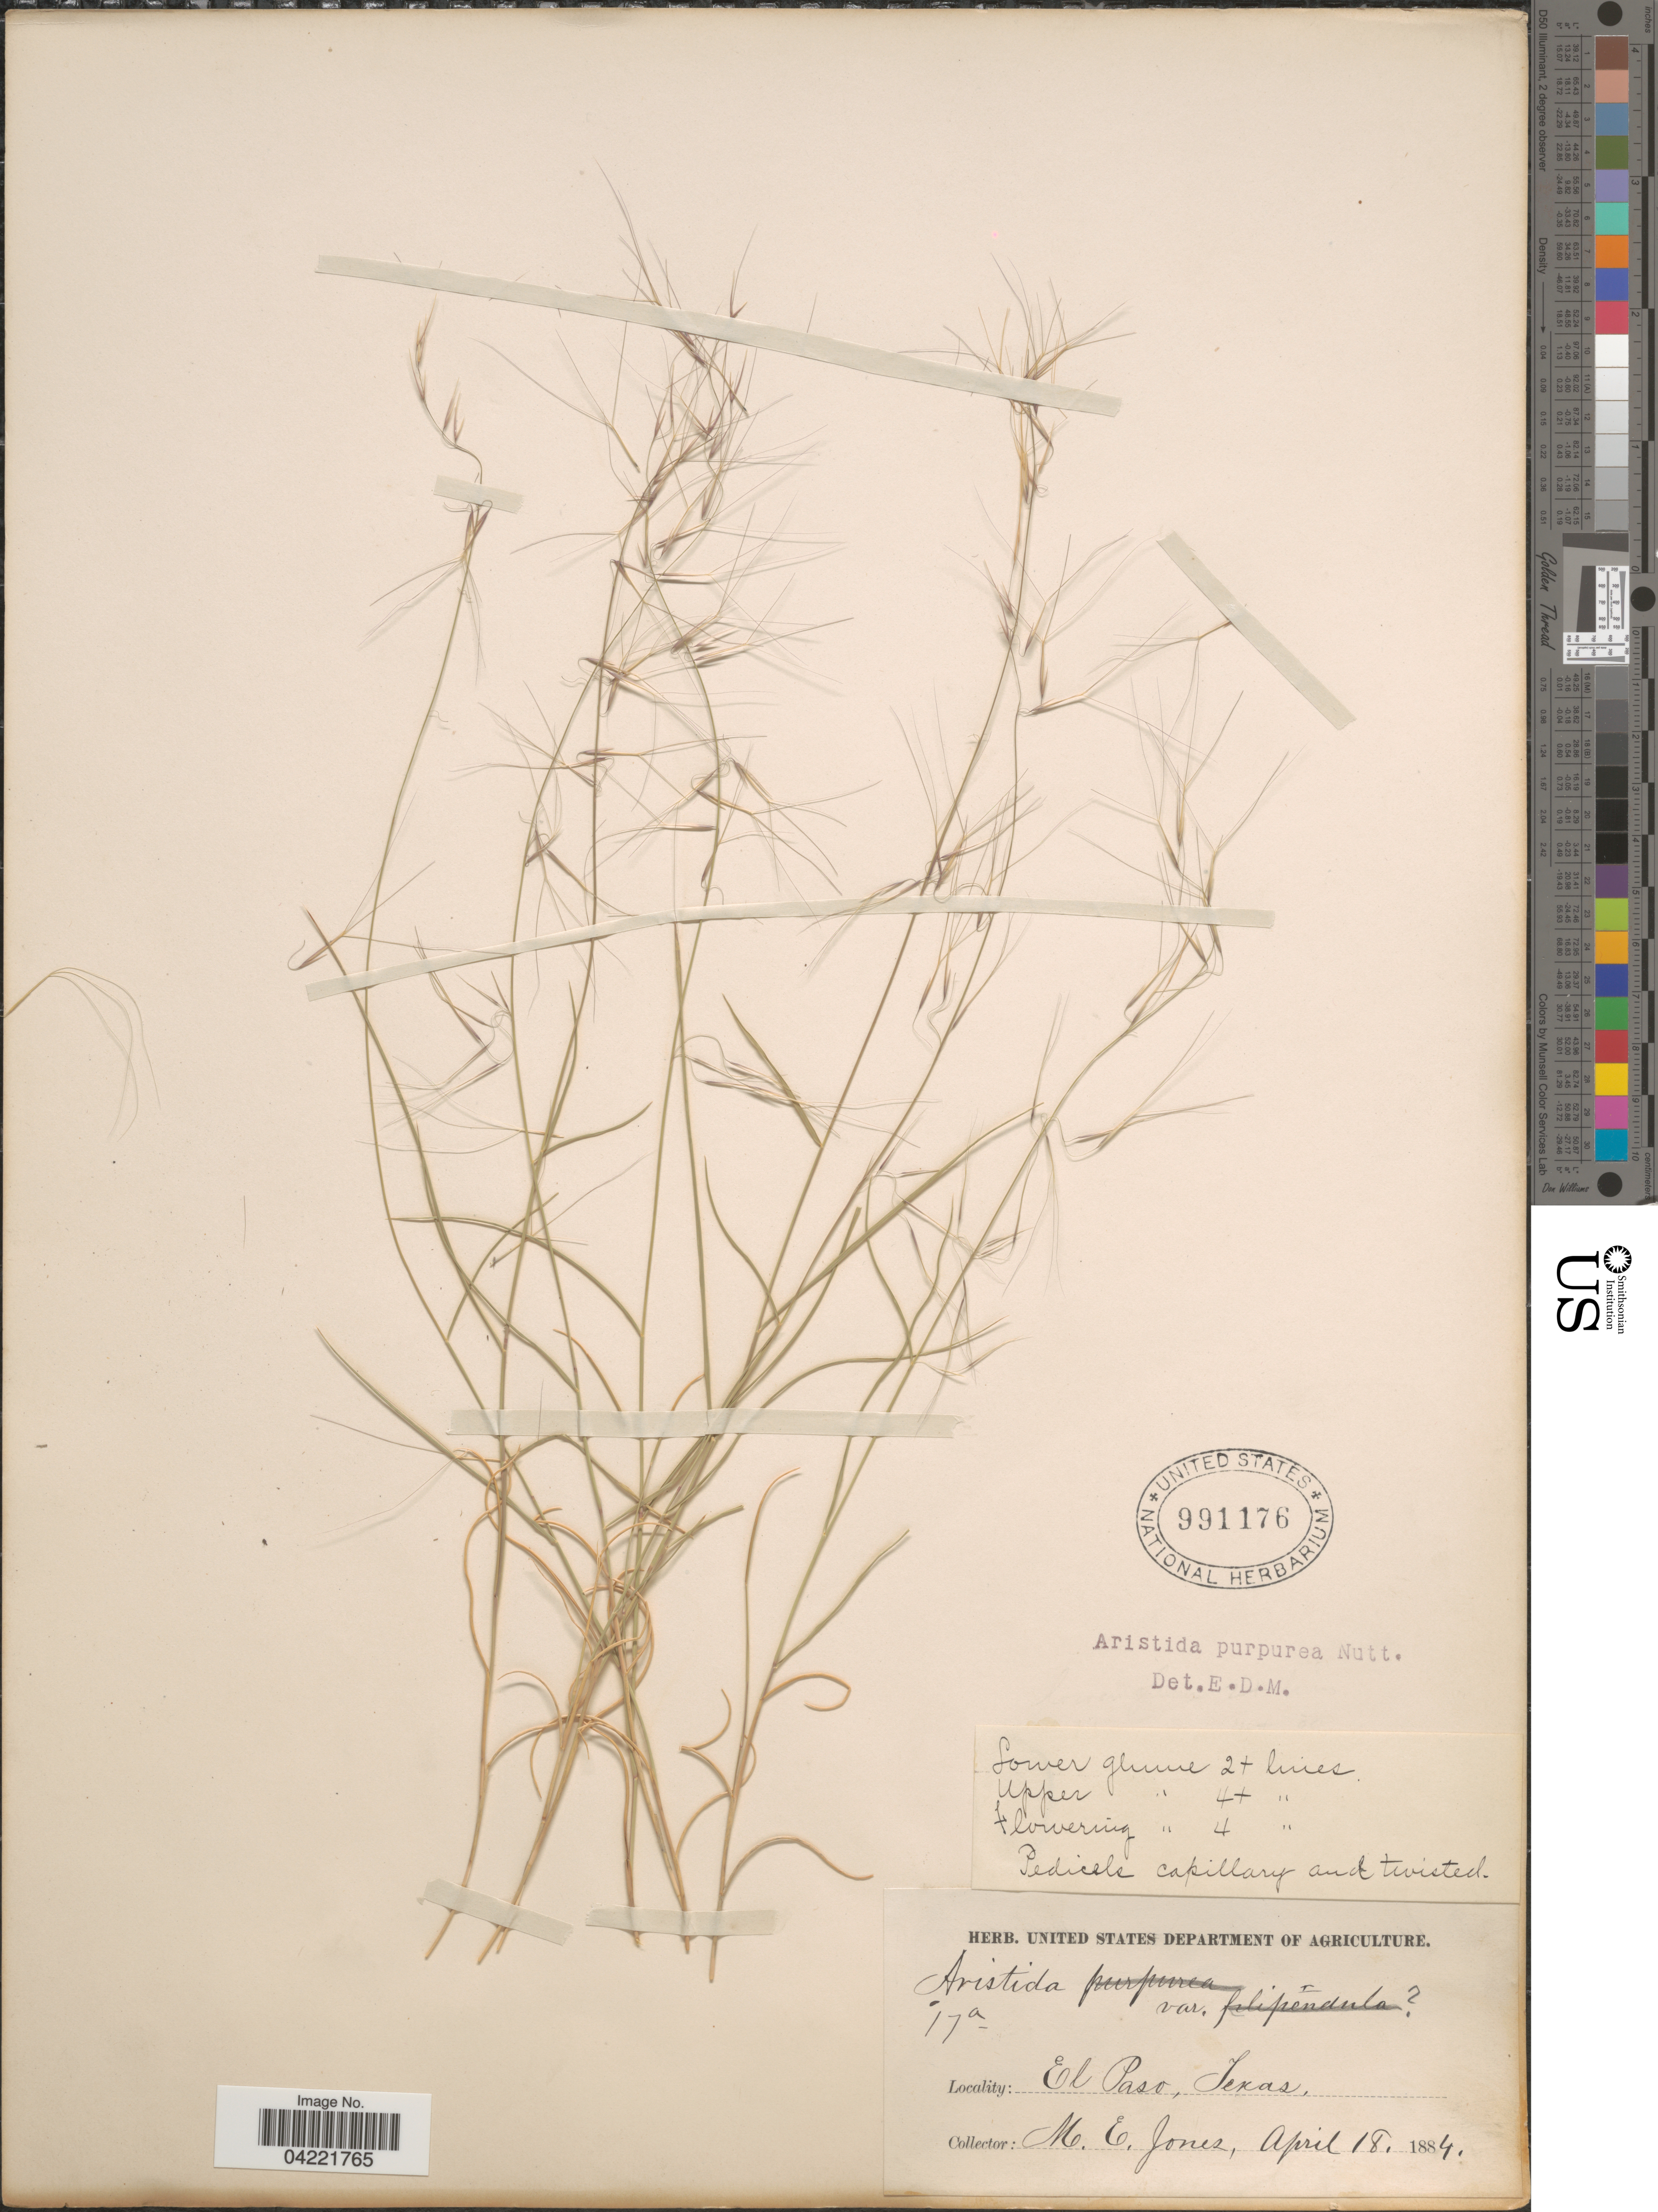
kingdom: Plantae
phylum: Tracheophyta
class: Liliopsida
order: Poales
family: Poaceae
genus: Aristida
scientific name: Aristida purpurea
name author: Nutt.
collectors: M. E. Jones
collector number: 17a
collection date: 1884-04-18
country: United States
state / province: Texas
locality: El Paso.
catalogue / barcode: US 991176